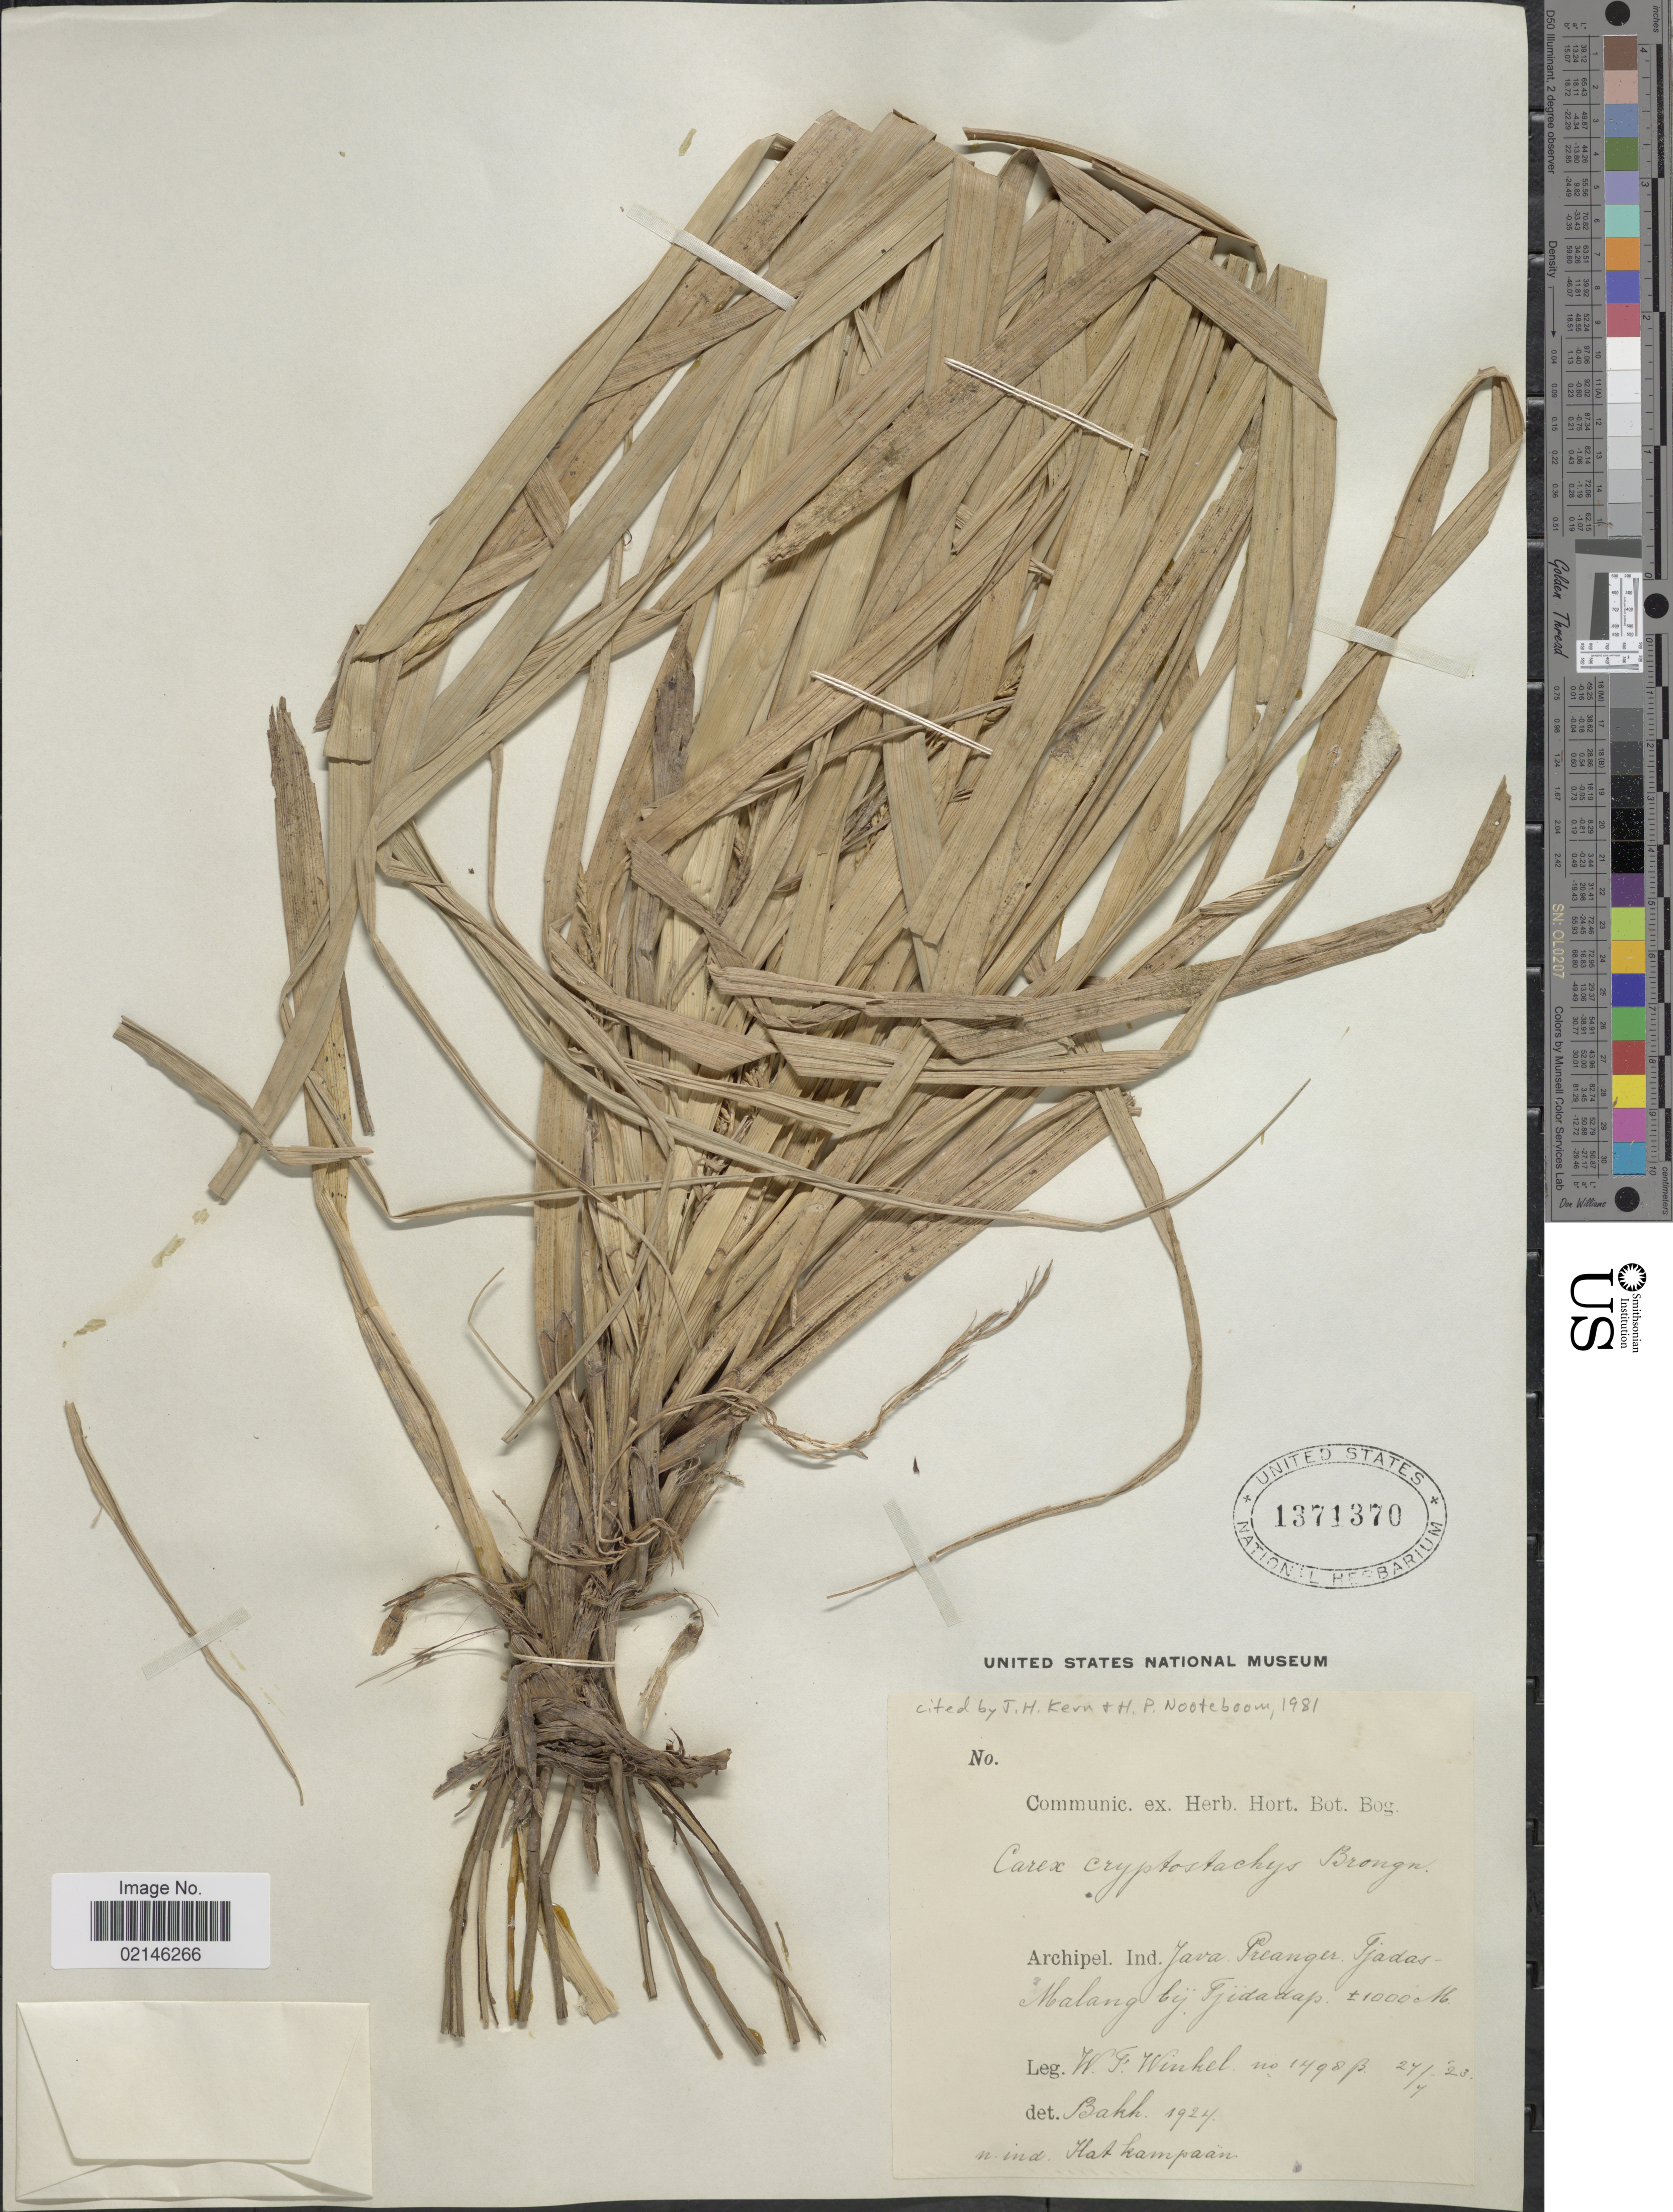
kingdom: Plantae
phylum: Tracheophyta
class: Liliopsida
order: Poales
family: Cyperaceae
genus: Carex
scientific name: Carex cryptostachys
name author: Brongn.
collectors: W. Winckel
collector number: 1498B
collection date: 1923-07-27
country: Indonesia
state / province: Java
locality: Archipel. Ind. Preanger. Tjadas-Malang bij Tjidadap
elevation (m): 1000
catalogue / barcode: US 1371370